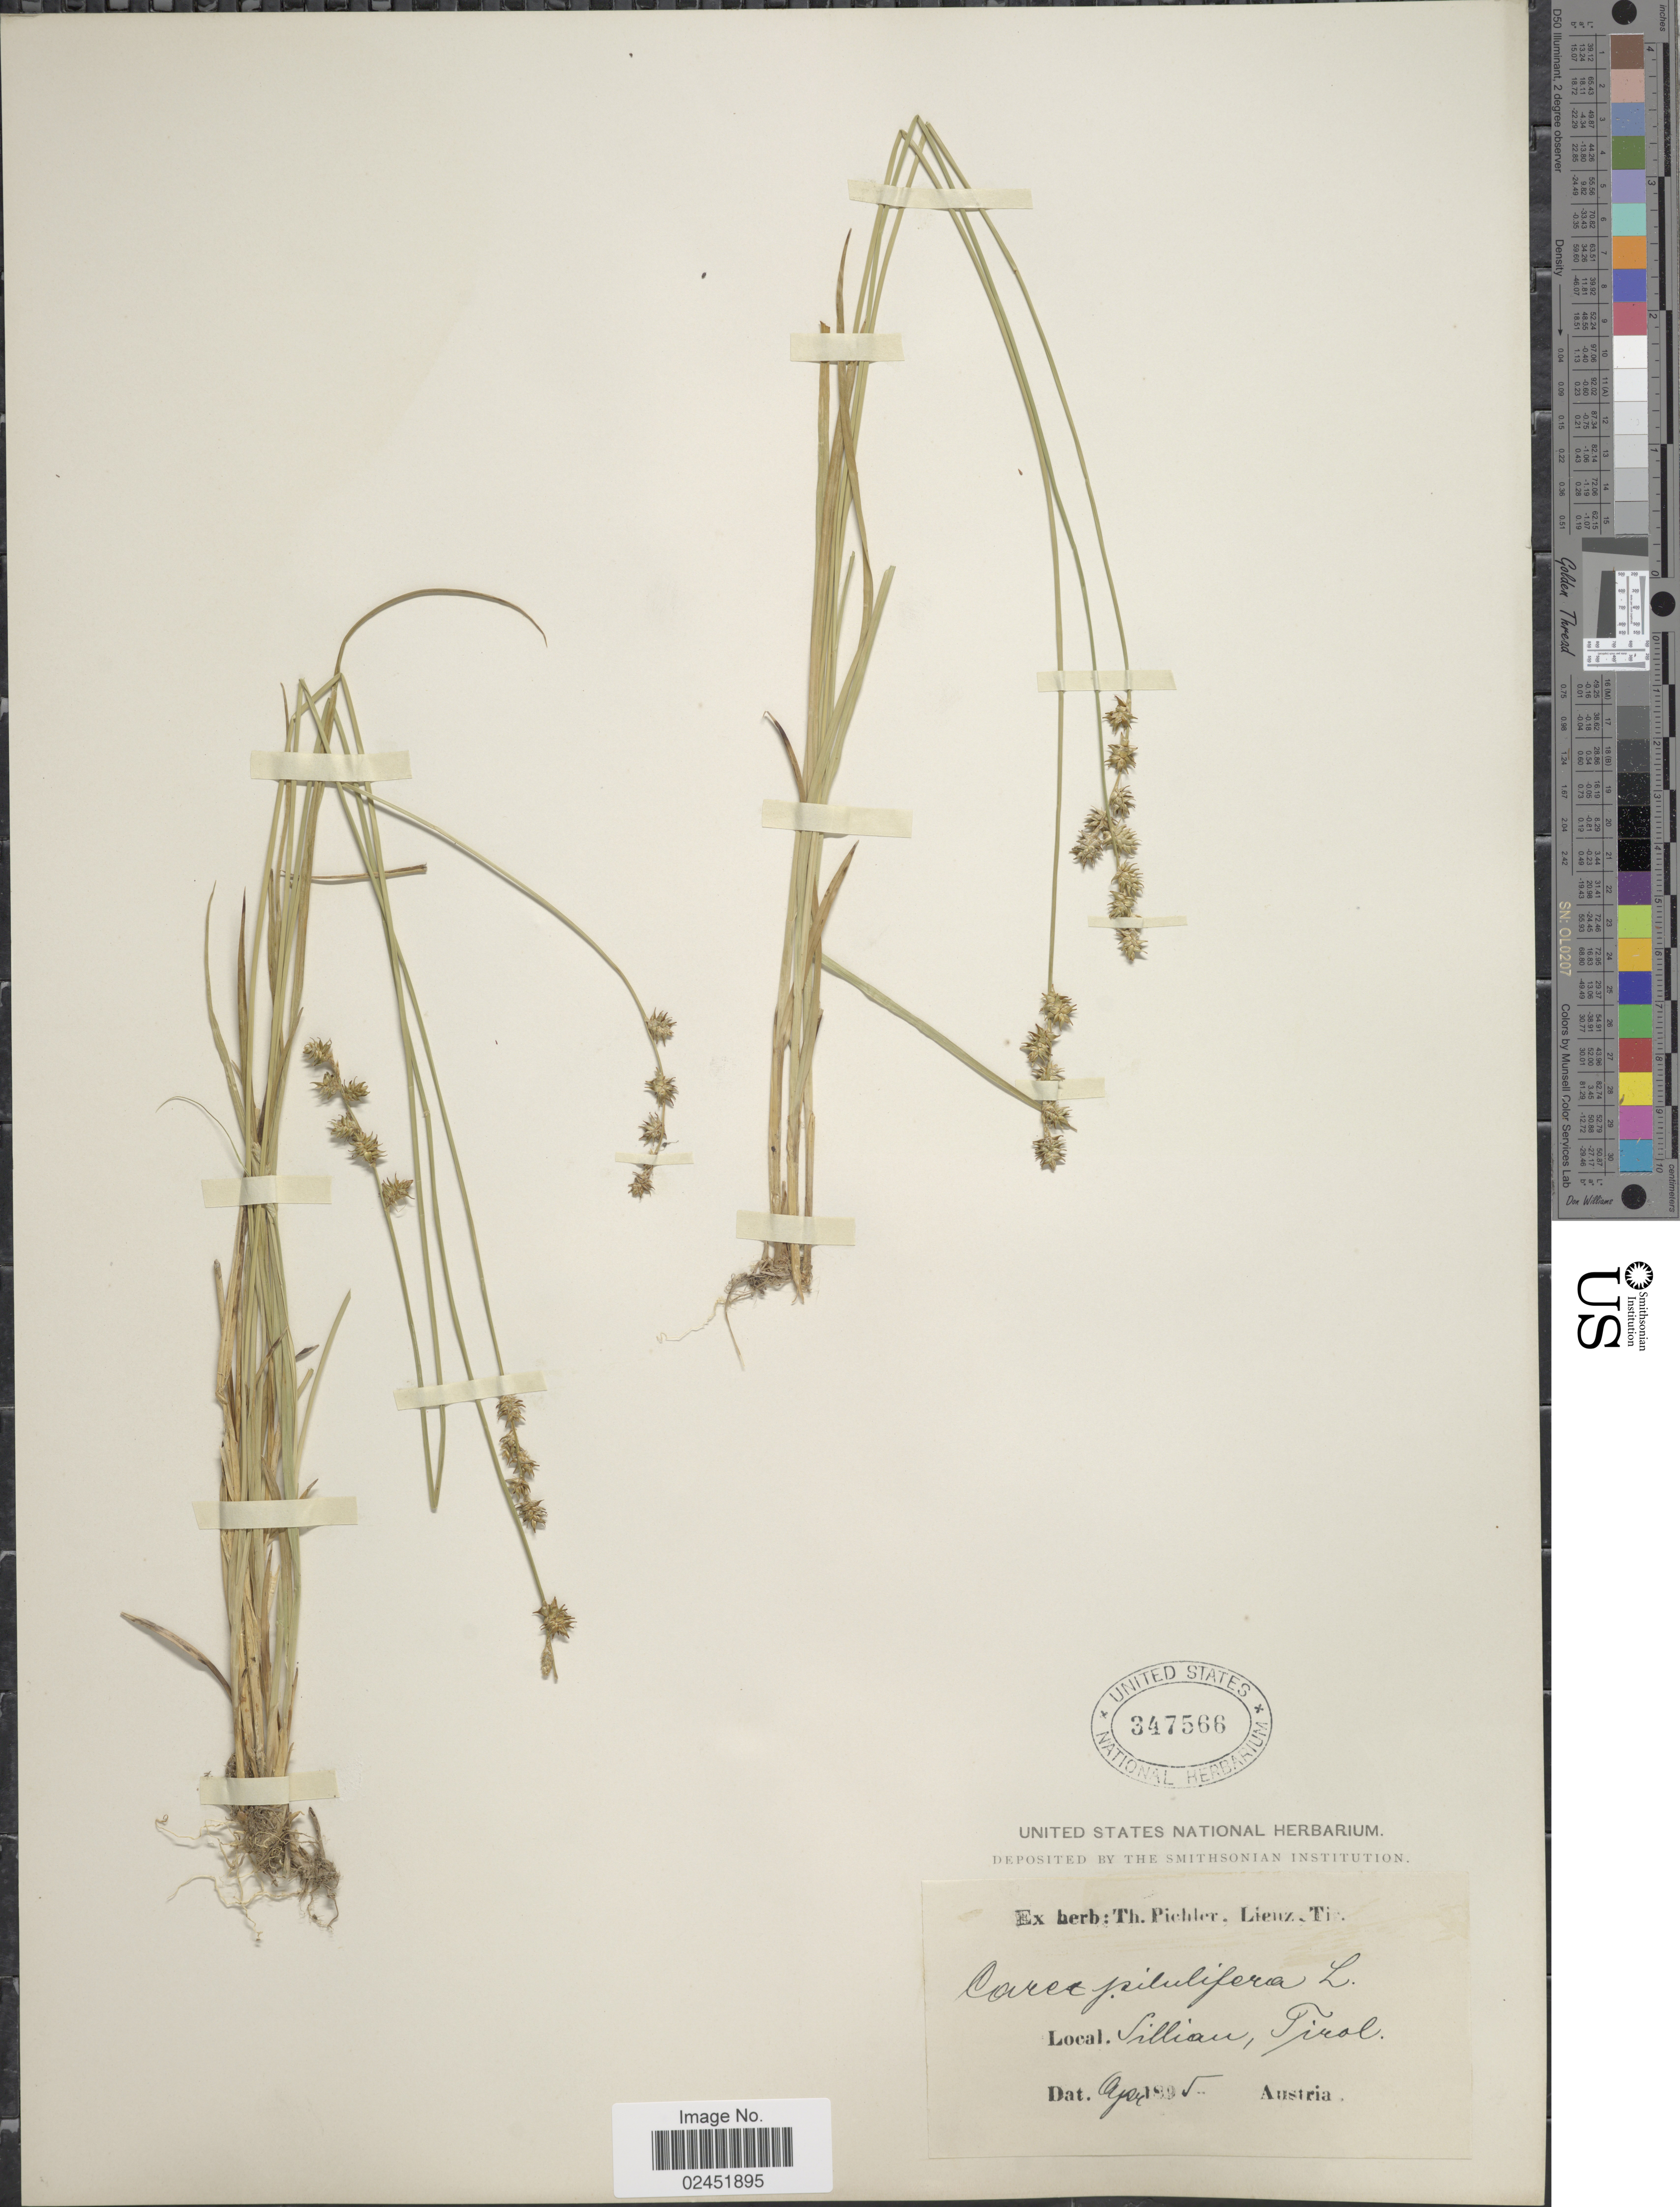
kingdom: Plantae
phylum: Tracheophyta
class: Liliopsida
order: Poales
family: Cyperaceae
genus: Carex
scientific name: Carex pilulifera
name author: L.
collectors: ex herb. T. Pichler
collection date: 1895-04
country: Austria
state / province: Tirol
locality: Sillian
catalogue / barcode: US 347566